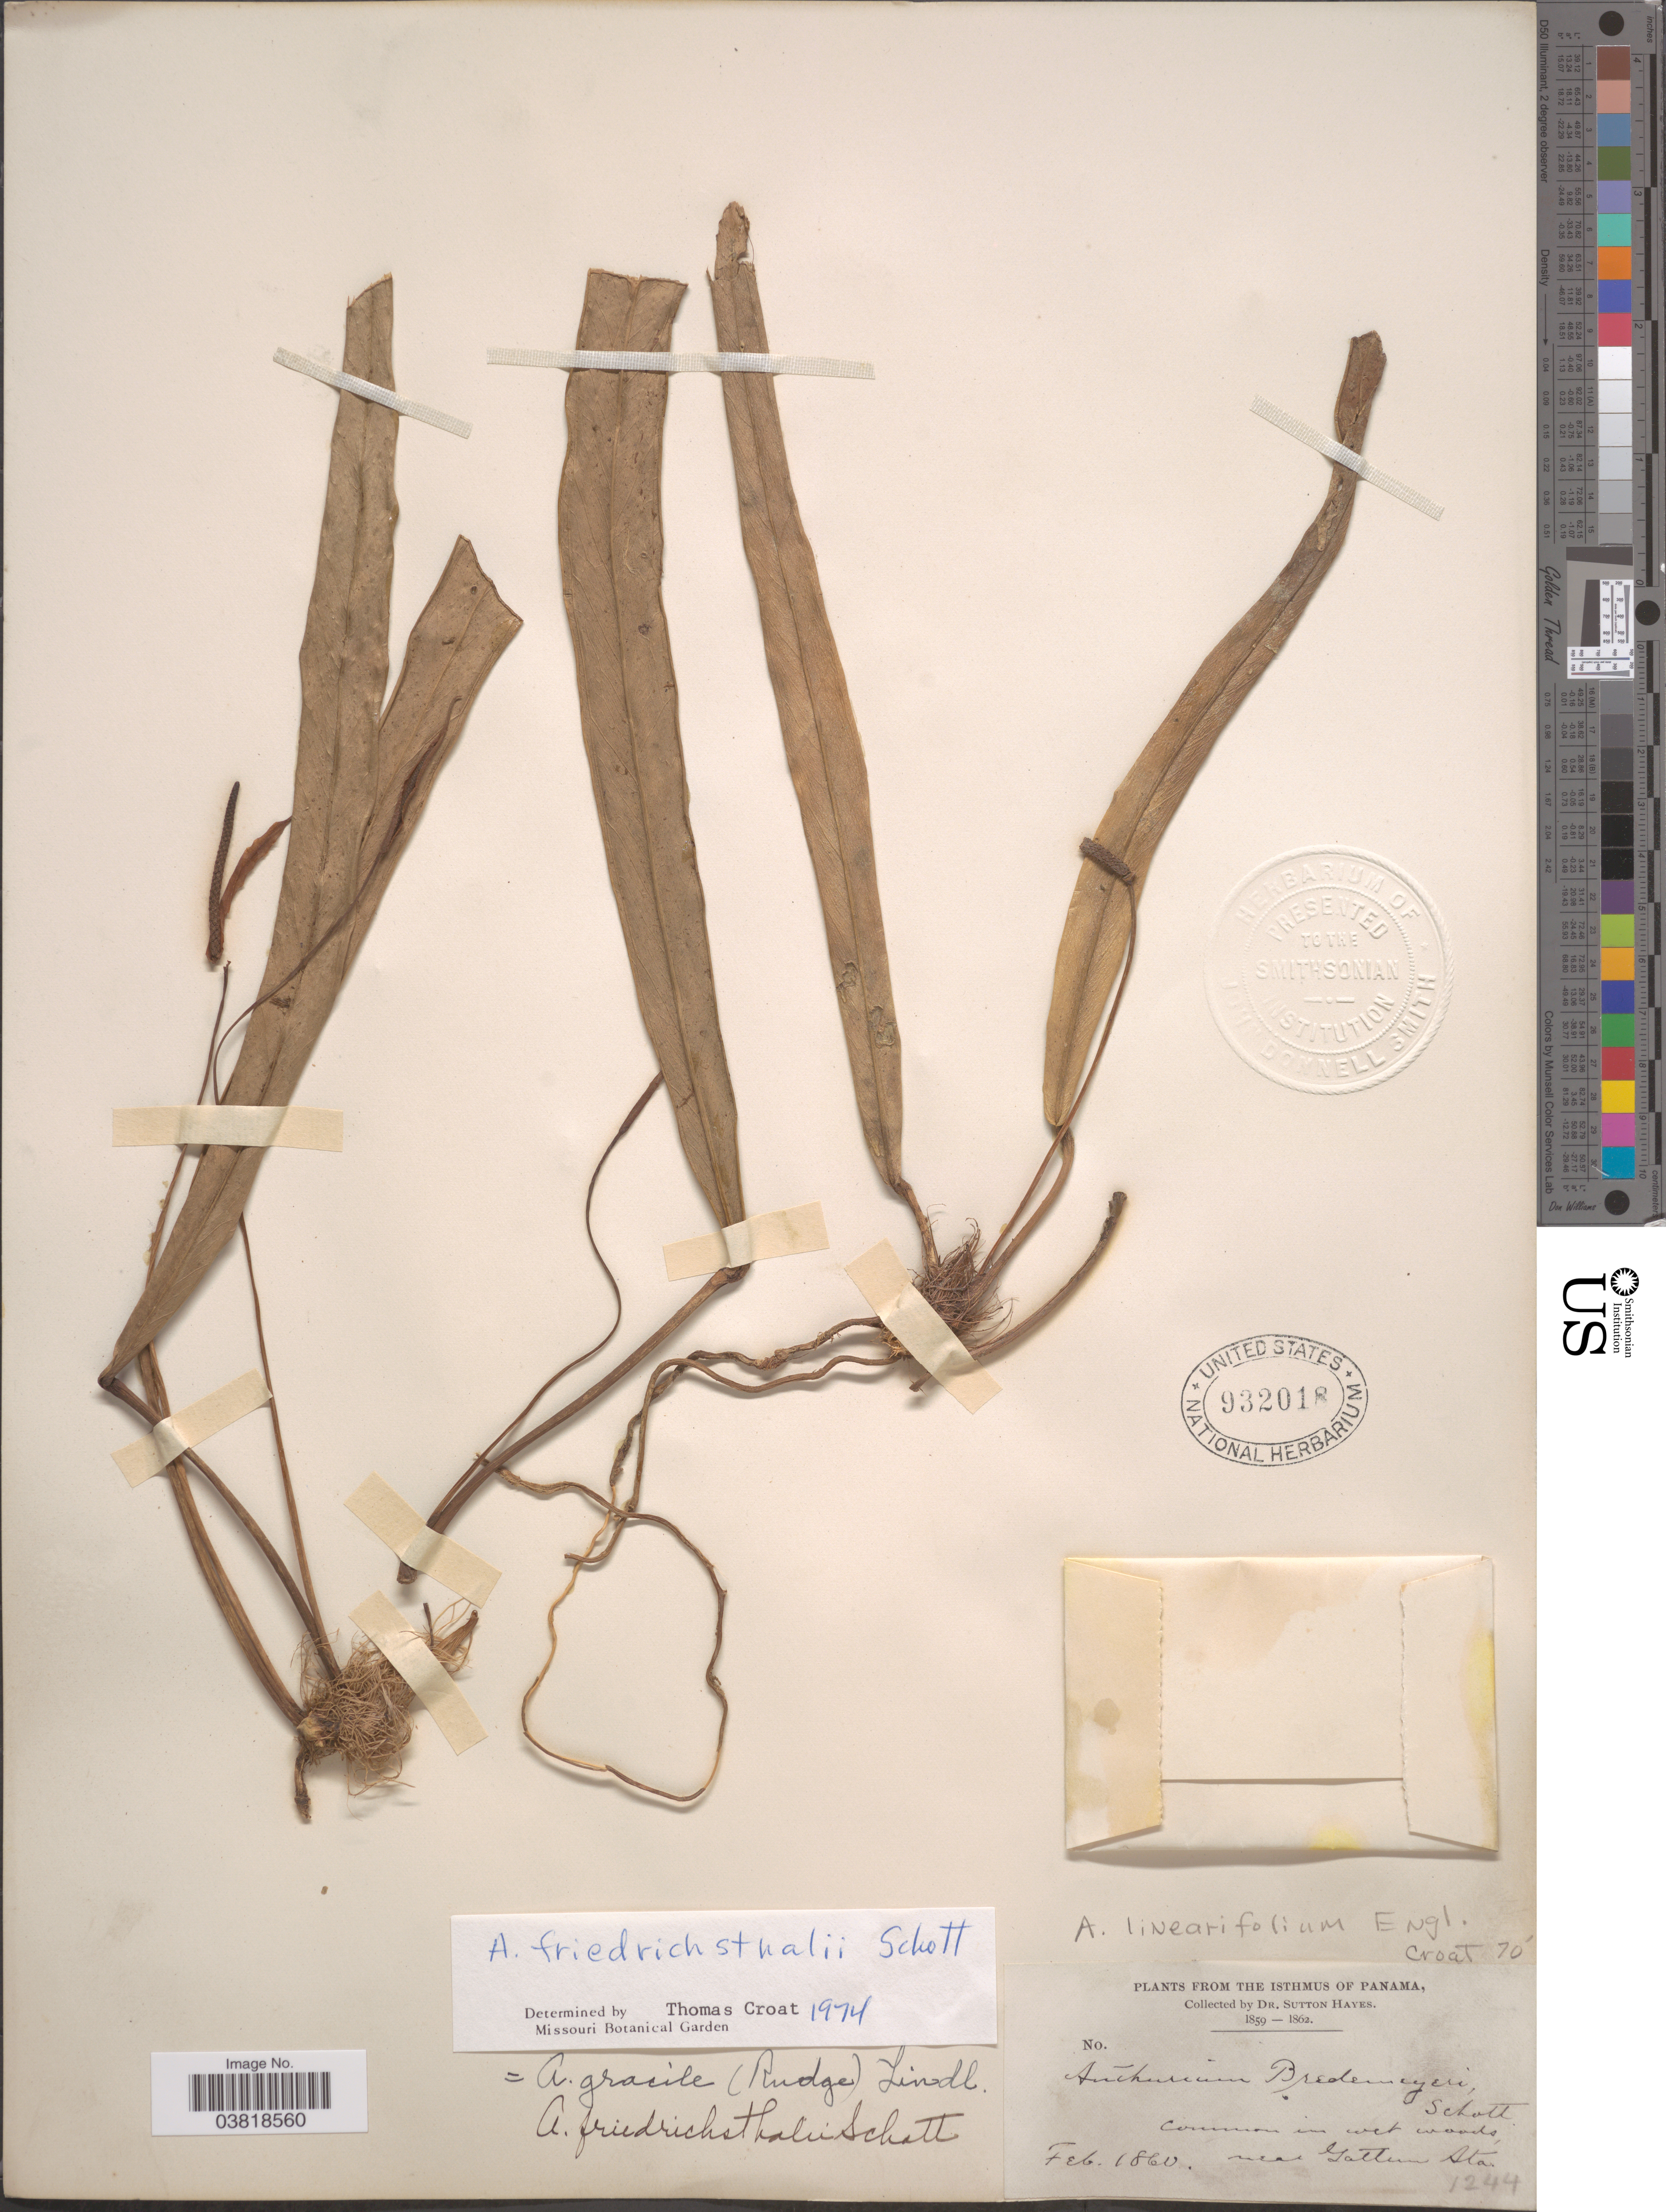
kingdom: Plantae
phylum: Tracheophyta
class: Liliopsida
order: Alismatales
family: Araceae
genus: Anthurium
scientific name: Anthurium friedrichsthalii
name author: Schott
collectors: S. Hayes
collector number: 1244?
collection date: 1860-02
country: Panama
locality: The Isthmus of Panama. Near Gattun Sta.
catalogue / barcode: US 932018